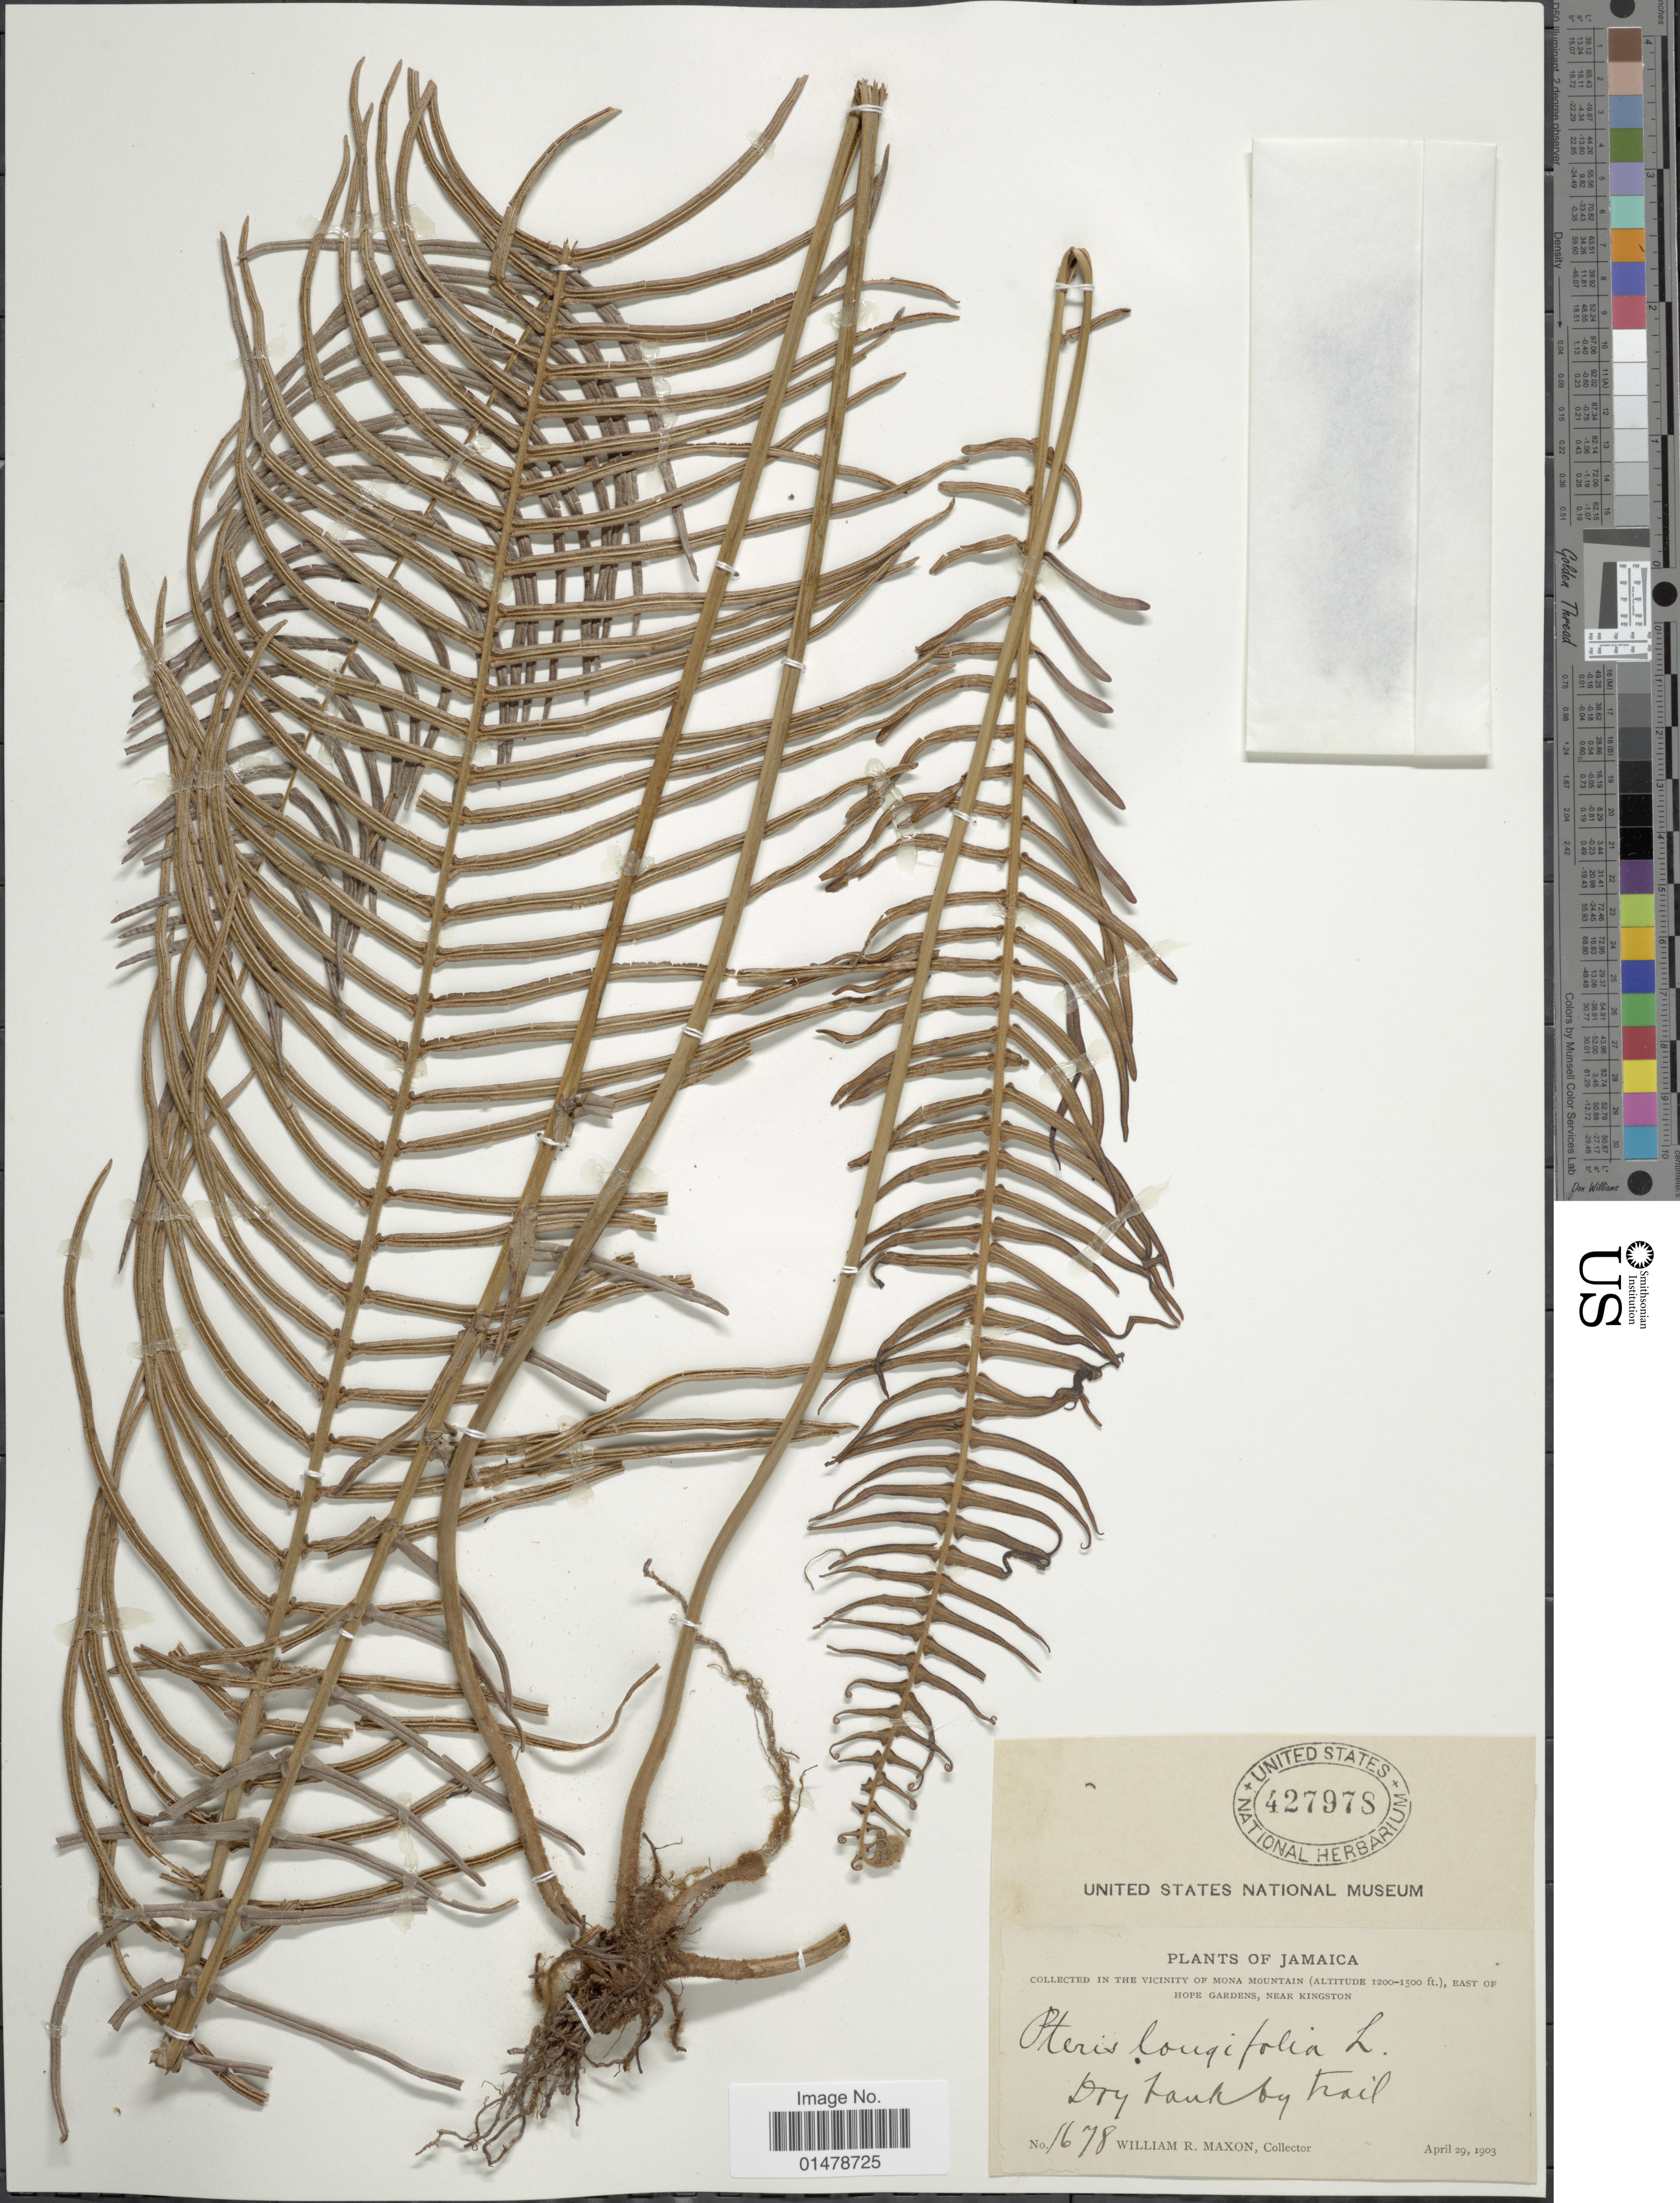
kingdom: Plantae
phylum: Tracheophyta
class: Polypodiopsida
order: Polypodiales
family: Pteridaceae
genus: Pteris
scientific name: Pteris longifolia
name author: L.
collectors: W. R. Maxon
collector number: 1678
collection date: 1903-04-29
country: Jamaica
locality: In the vicinity of Mona Mountain, East of Hope Gardens, near Kingston. Dry bank by trail.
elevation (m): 366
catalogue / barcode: US 427978